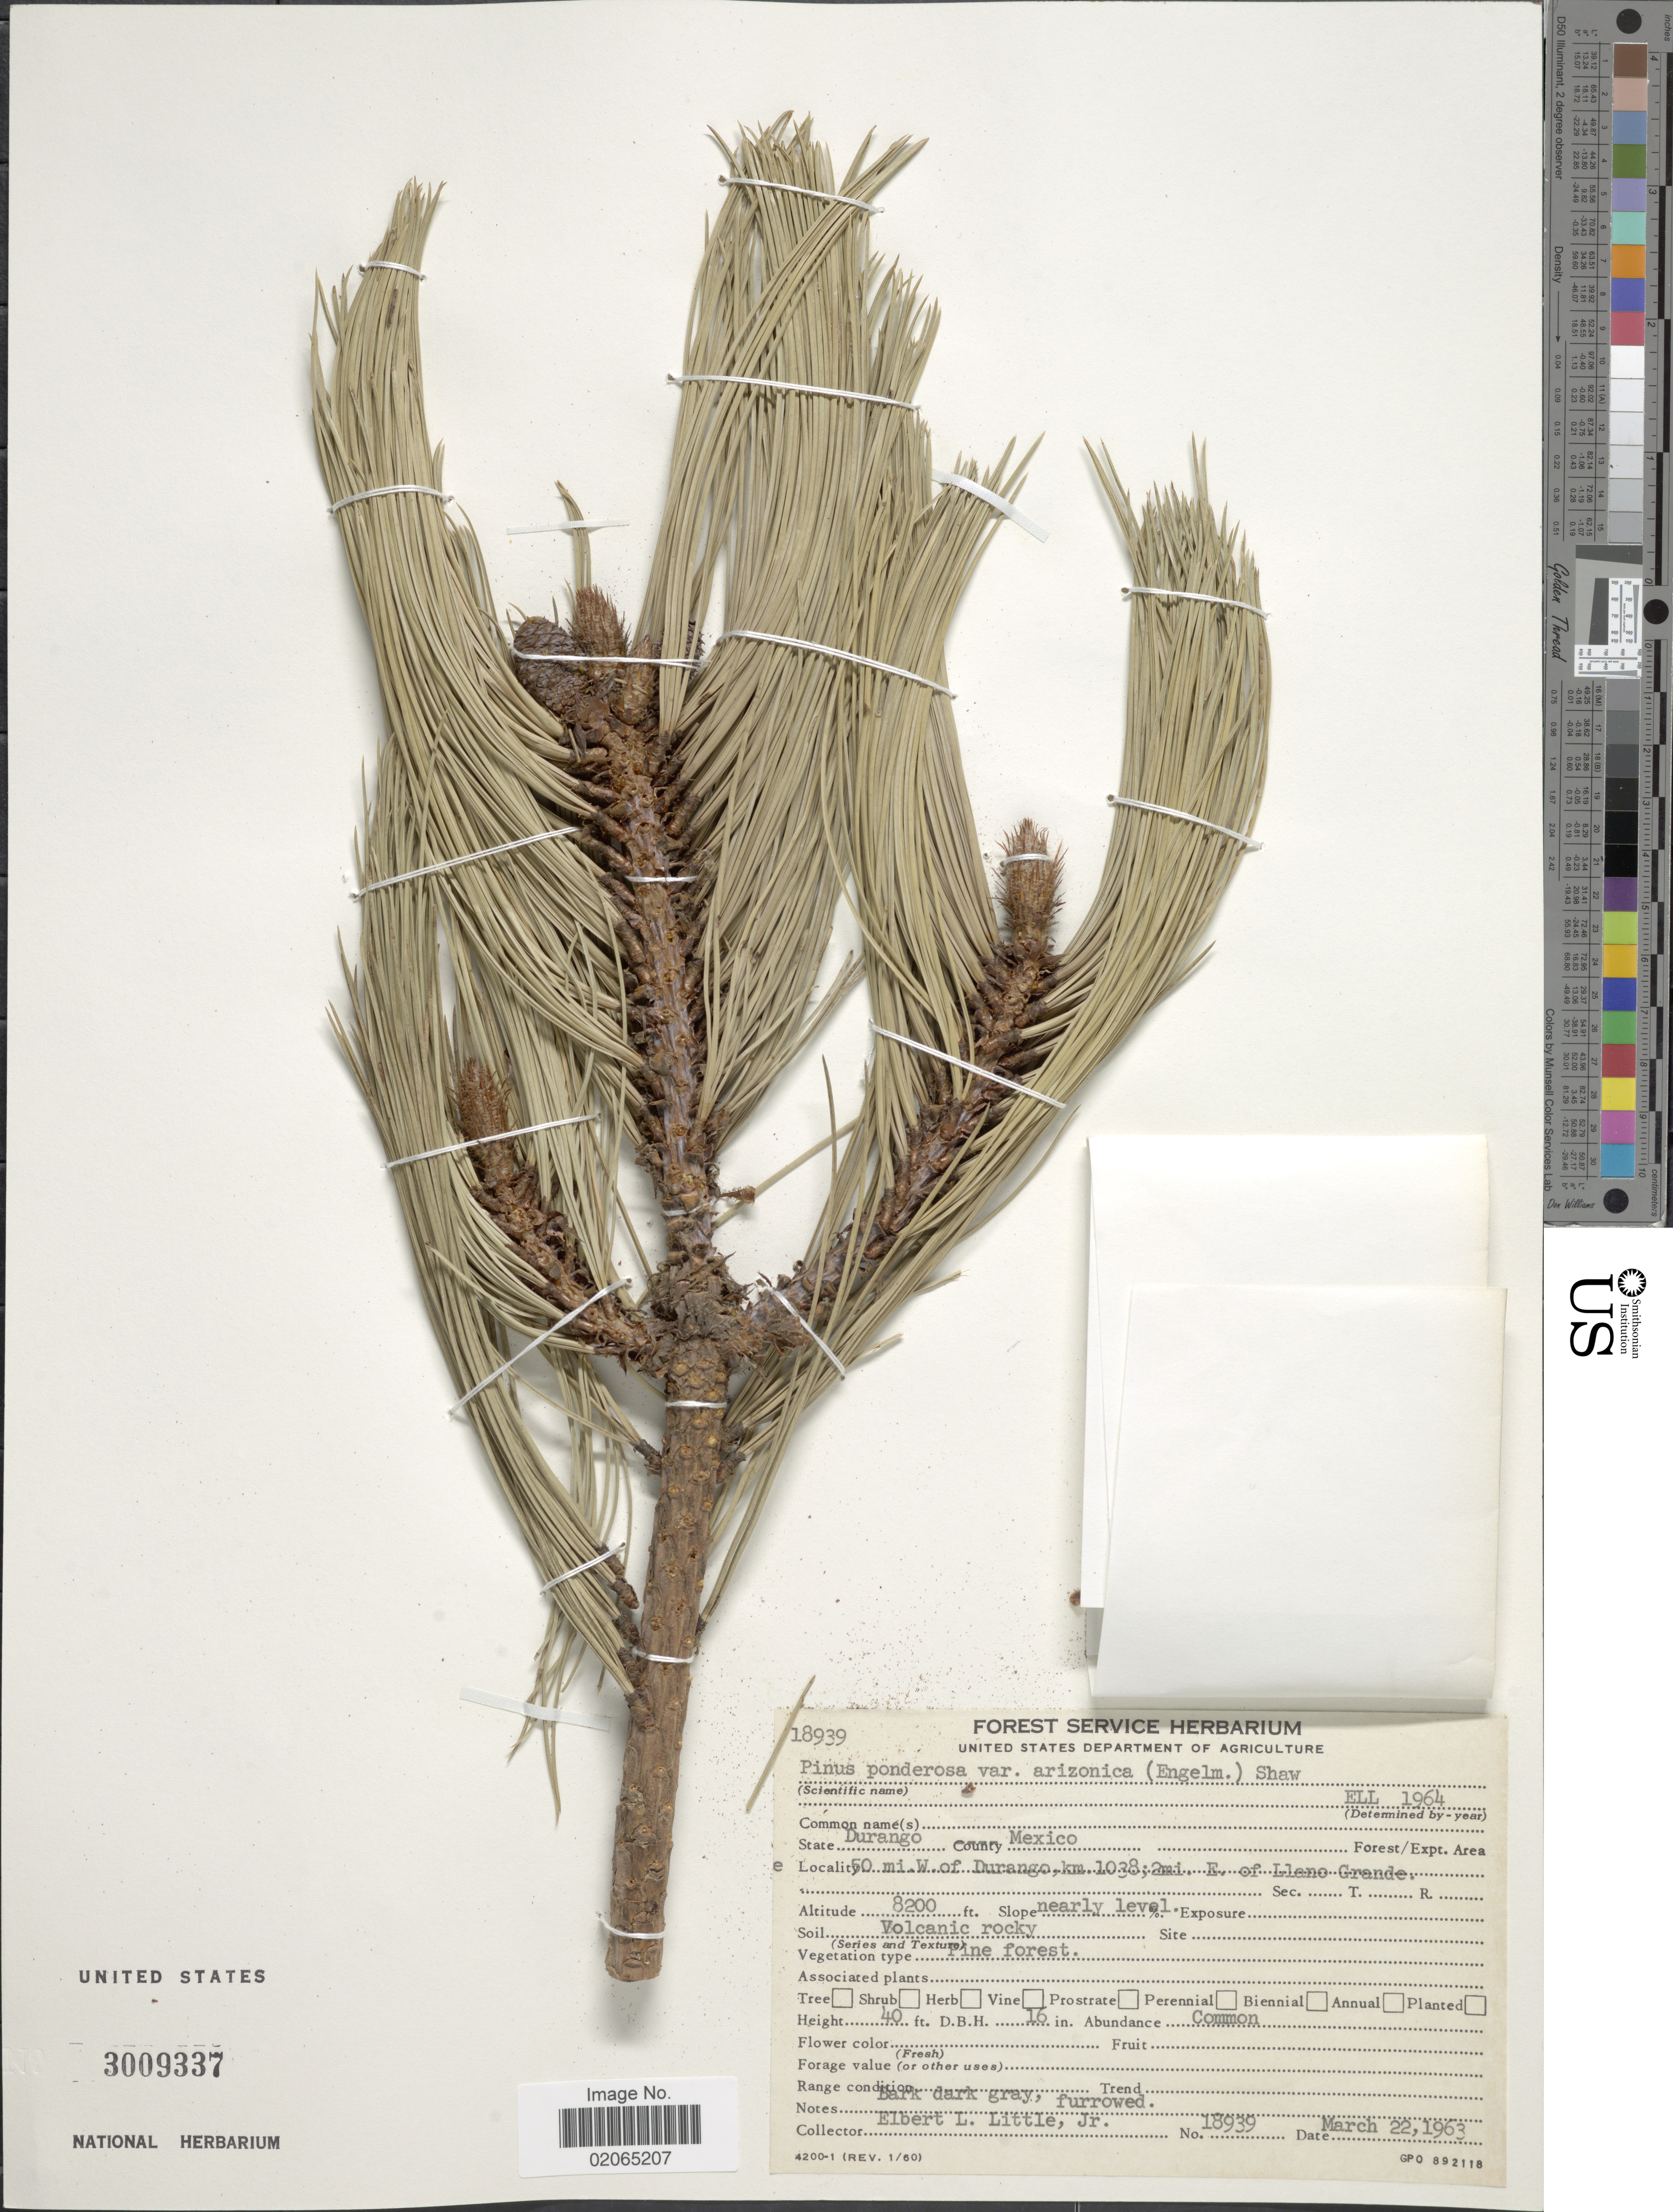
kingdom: Plantae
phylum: Tracheophyta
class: Pinopsida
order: Pinales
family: Pinaceae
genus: Pinus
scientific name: Pinus ponderosa var. arizonica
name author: (Engelm.) Shaw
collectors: E. L. Little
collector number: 18939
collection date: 1963-03-22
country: Mexico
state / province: Durango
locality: County Mexico, 50 mi. W. of Durango, km 1038; 2 mi. E. of Llano Grande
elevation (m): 2499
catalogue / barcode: US 3009337